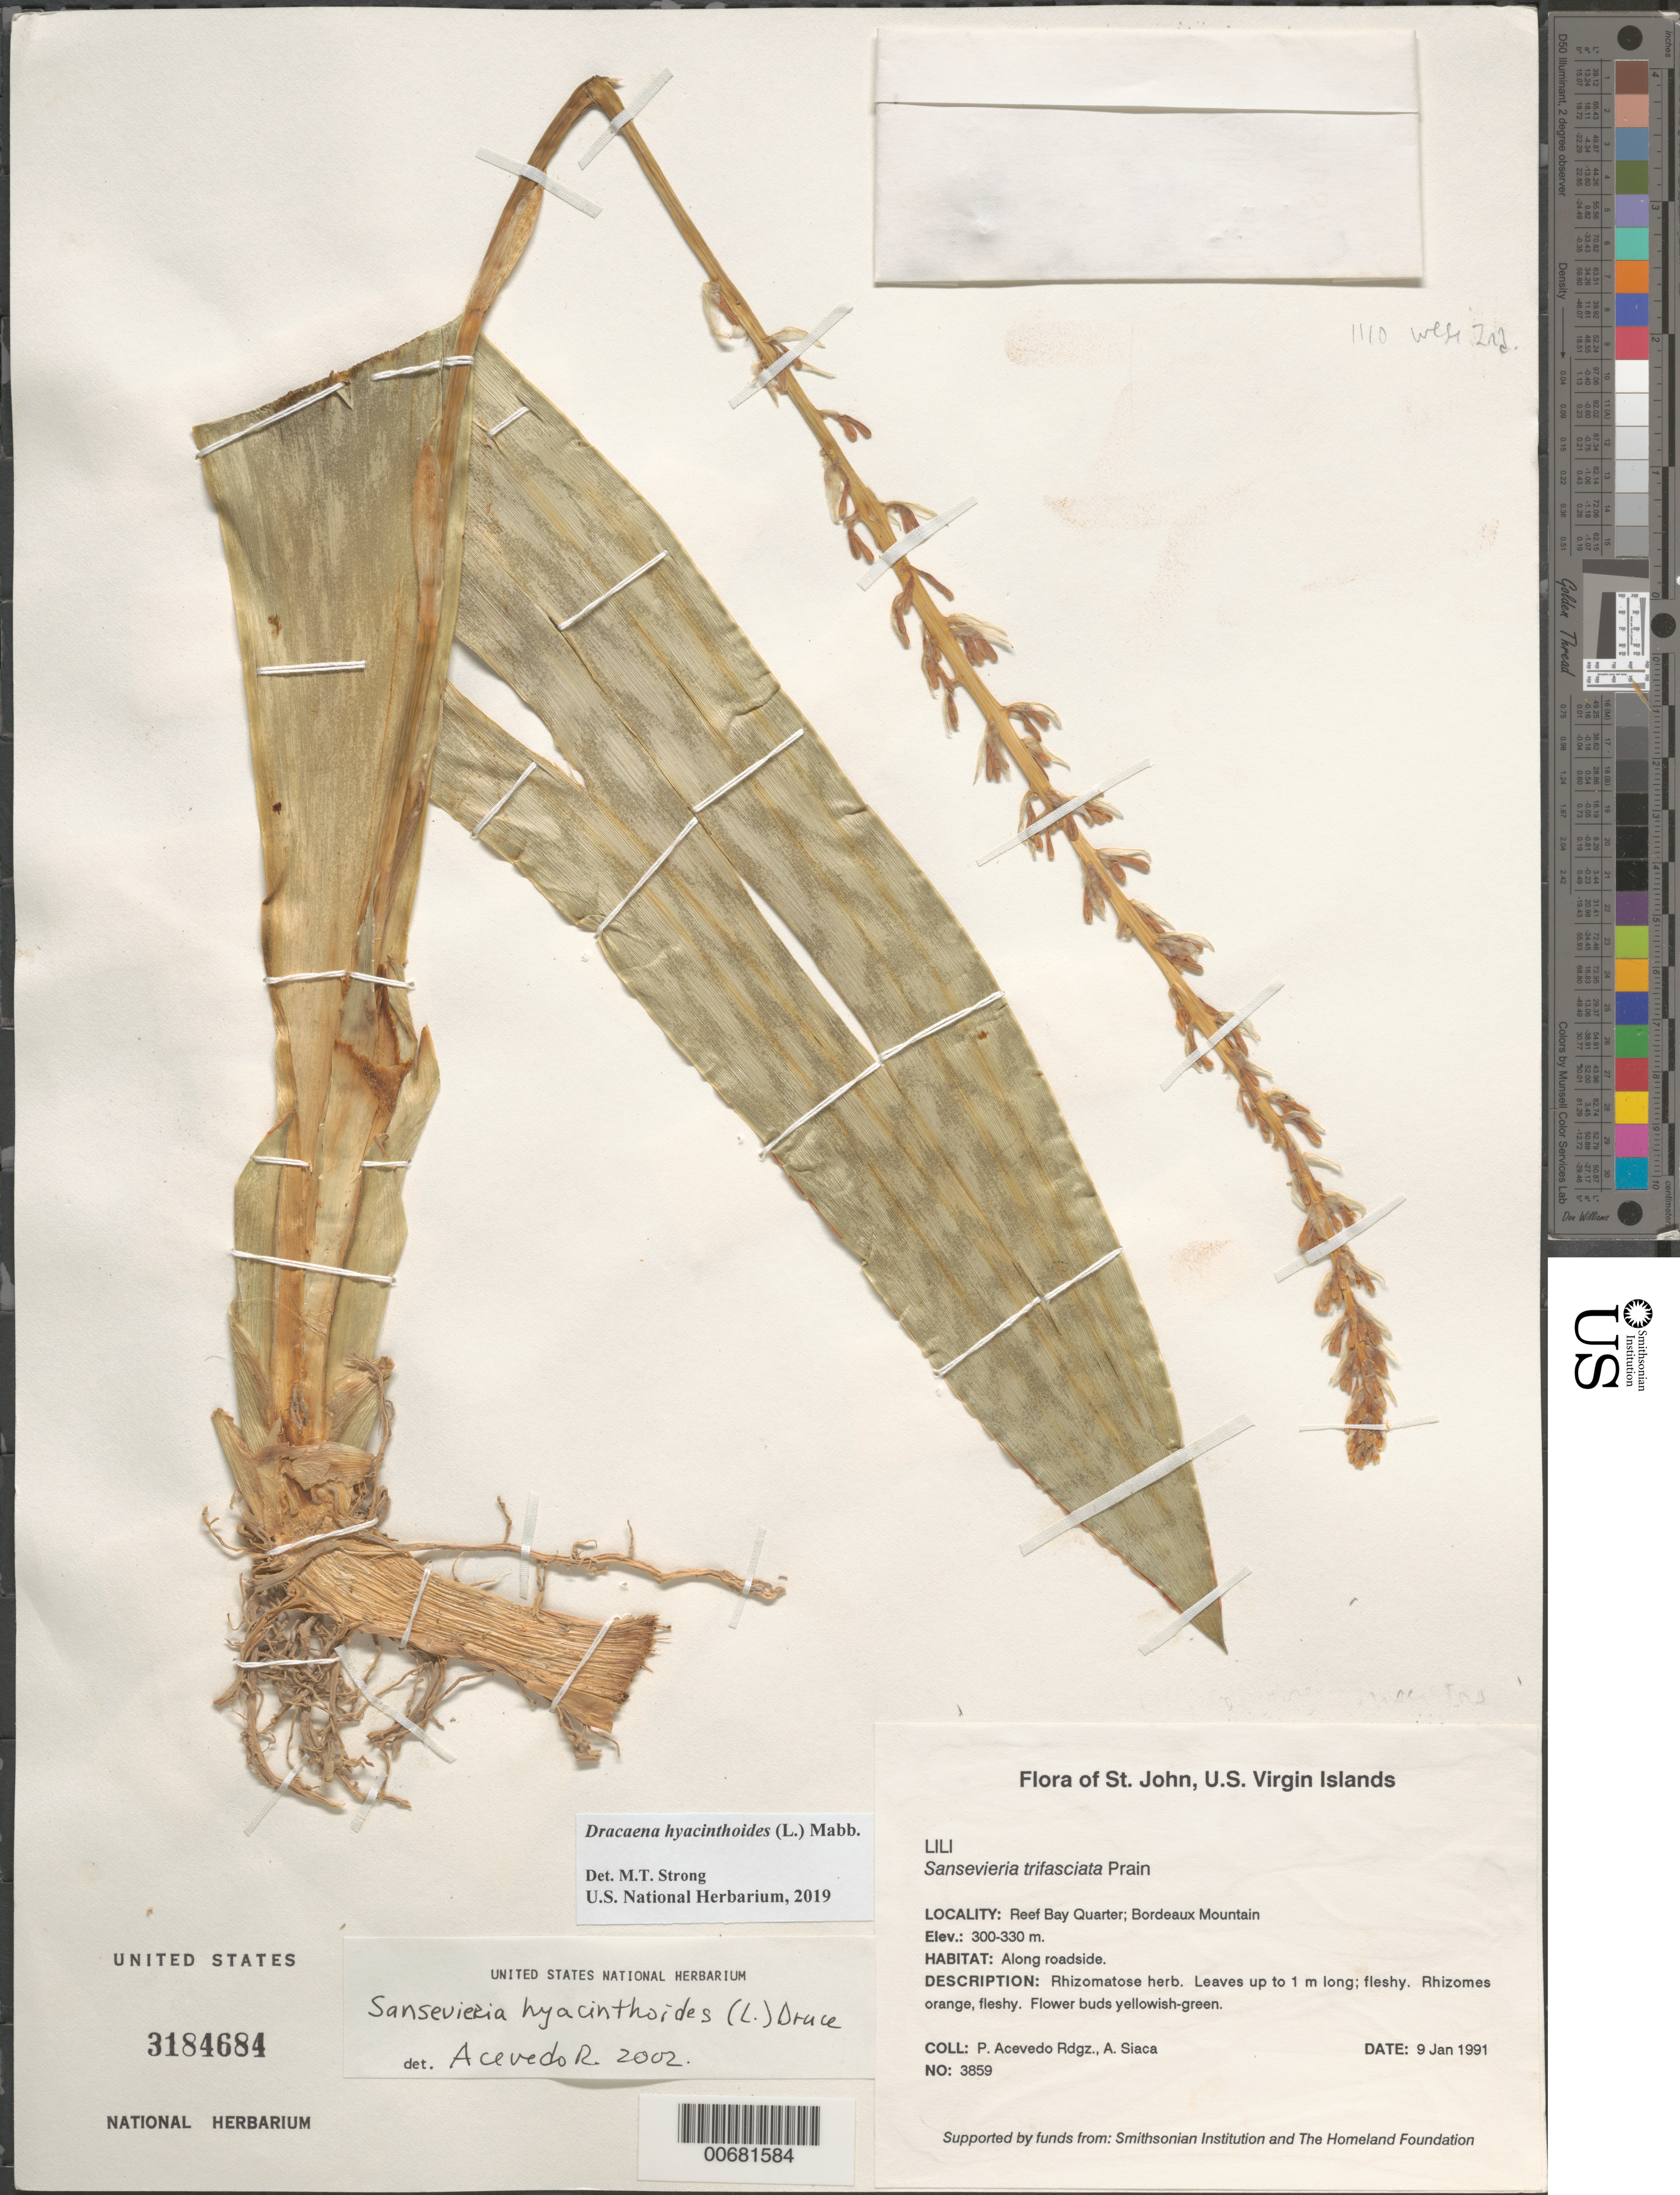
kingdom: Plantae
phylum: Tracheophyta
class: Liliopsida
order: Asparagales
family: Asparagaceae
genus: Dracaena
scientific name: Dracaena hyacinthoides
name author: (L.) Mabb.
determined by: Strong, Mark T., (BOT), Smithsonian Institution - National Museum of Natural History (UNITED STATES)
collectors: P. Acevedo-Rodr. & A. Siaca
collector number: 3859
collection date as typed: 09 Jan 1991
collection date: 1991-01-09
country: U.S. Virgin Islands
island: St. John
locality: Reef Bay Quarter; Bordeaux Mountain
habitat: Along roadside.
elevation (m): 300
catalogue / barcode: US 3184684